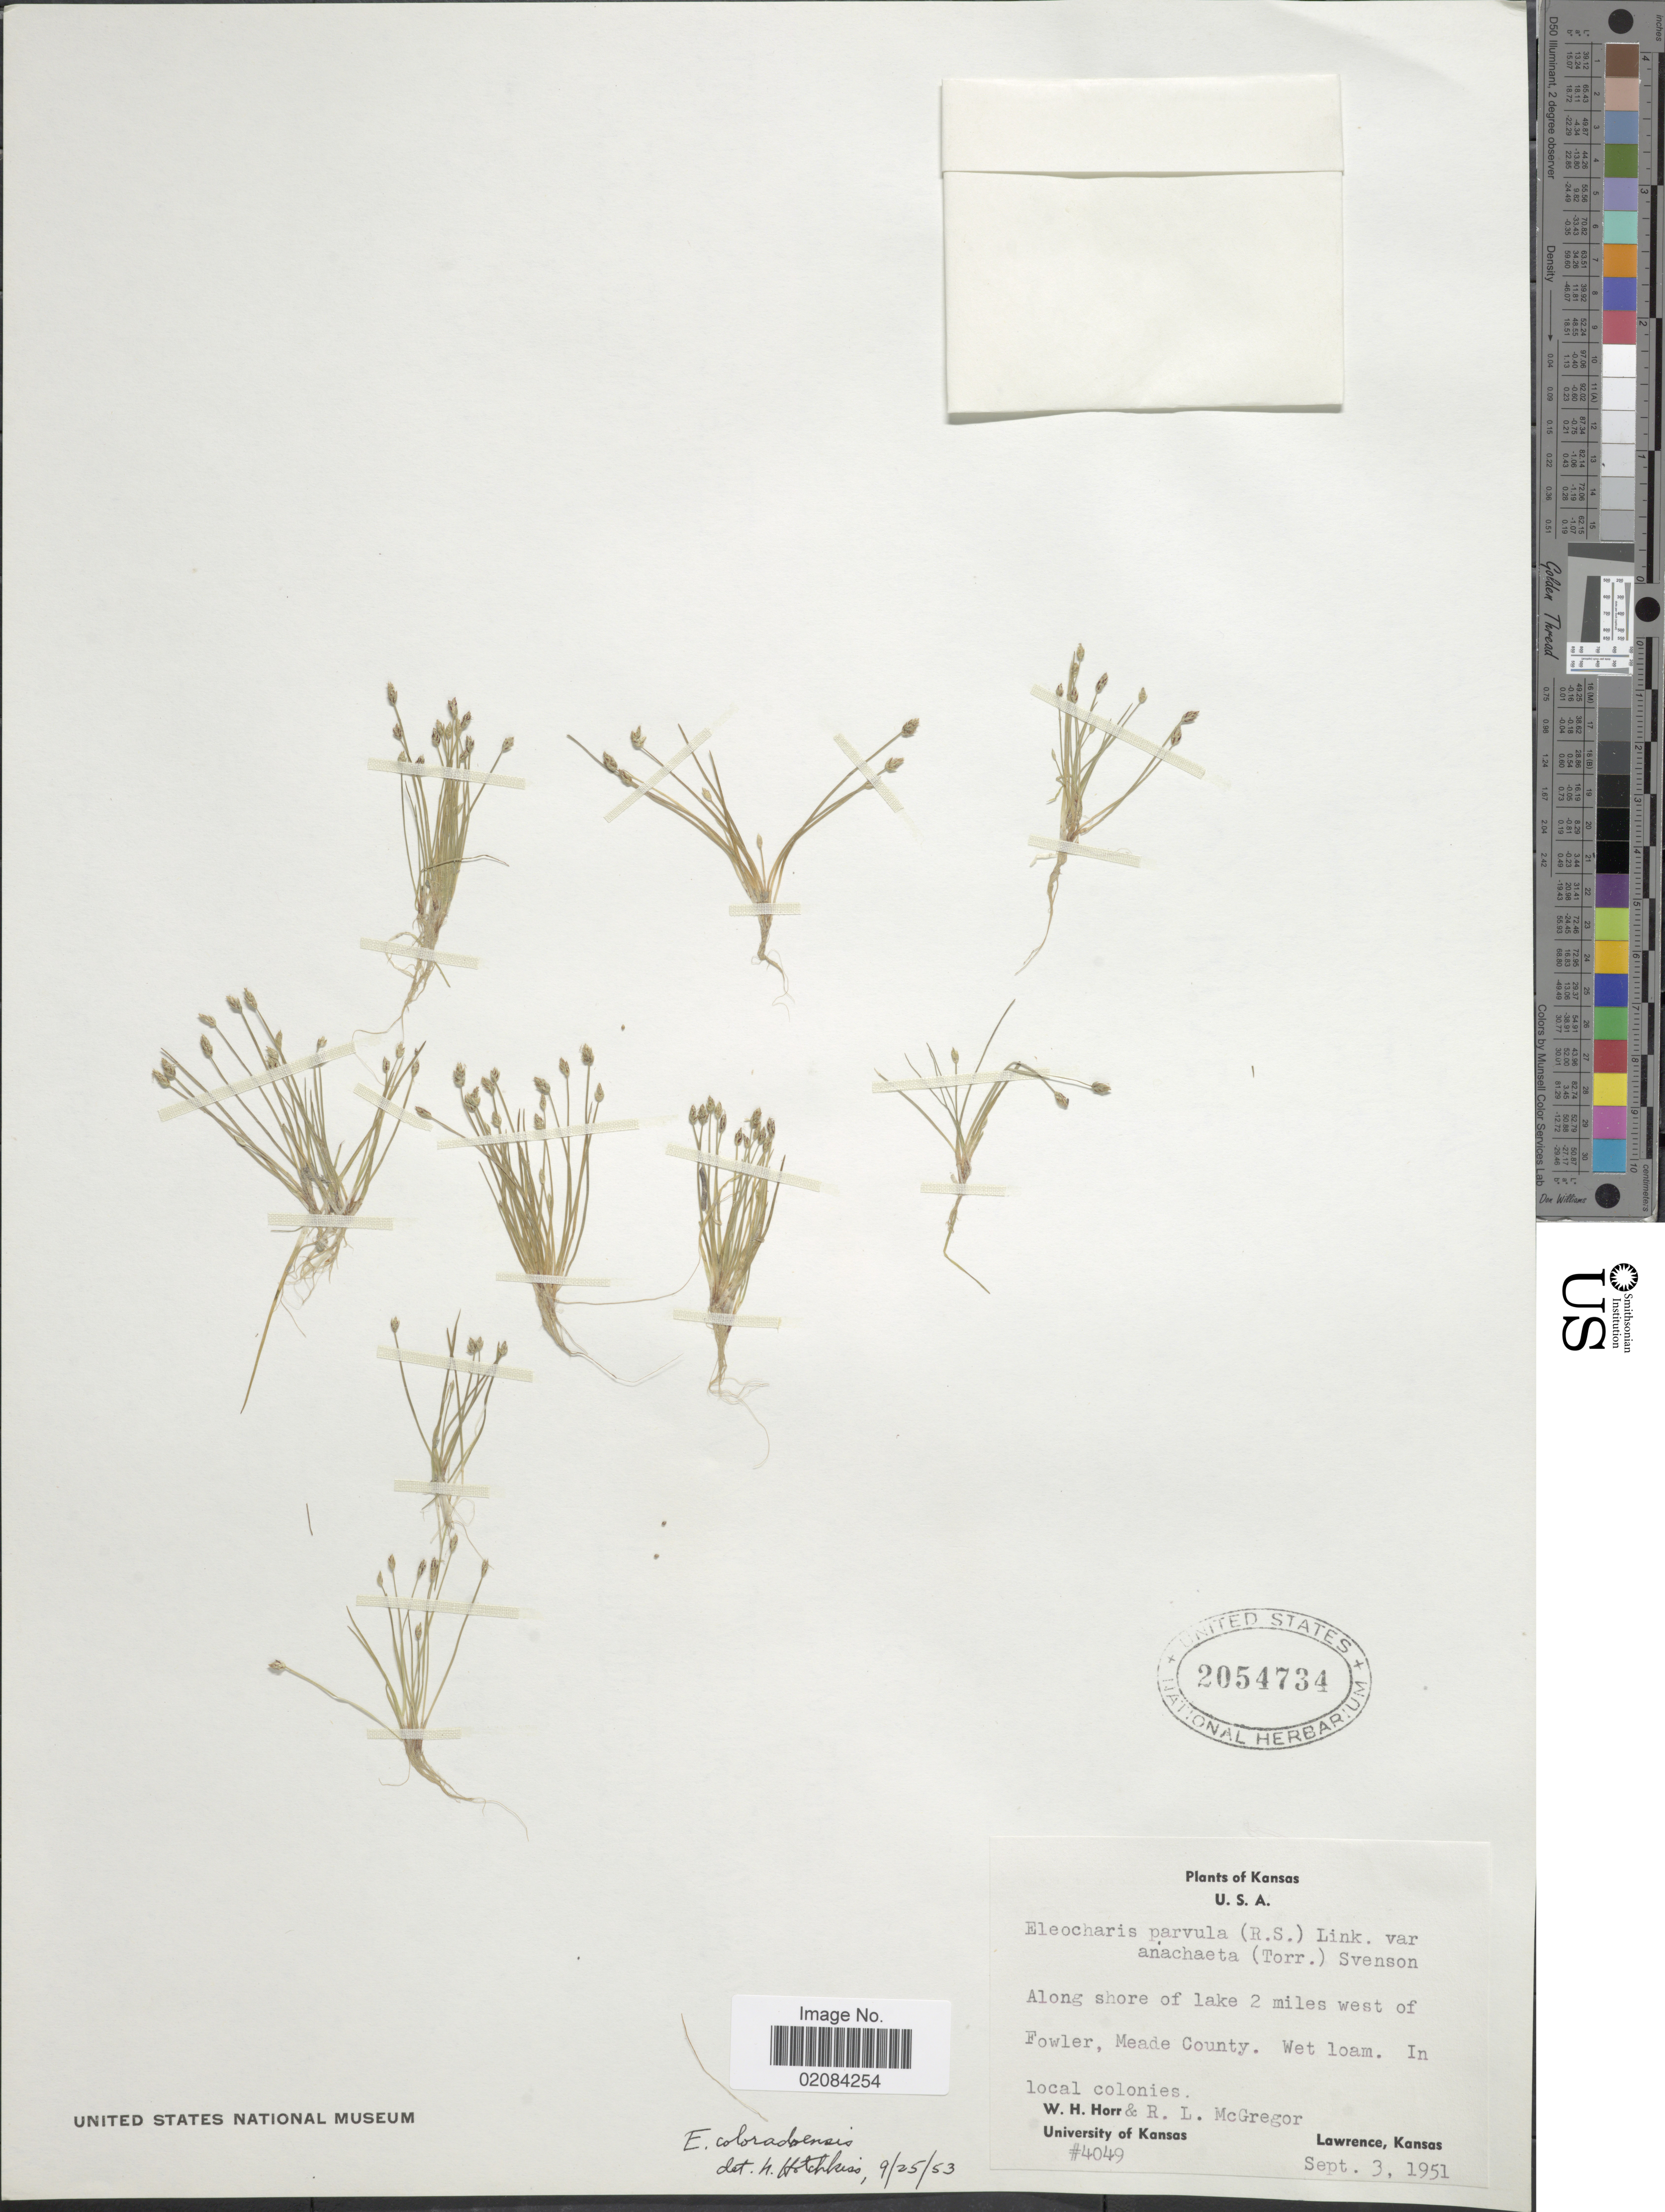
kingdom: Plantae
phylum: Tracheophyta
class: Liliopsida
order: Poales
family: Cyperaceae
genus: Eleocharis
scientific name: Eleocharis coloradoensis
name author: (Britton) Gilly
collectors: W. H. Horr & R. McGregor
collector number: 4049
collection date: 1951-09-03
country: United States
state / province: Kansas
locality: shore of lake 2 miles west of Fowler, Meade County.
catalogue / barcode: US 2054734